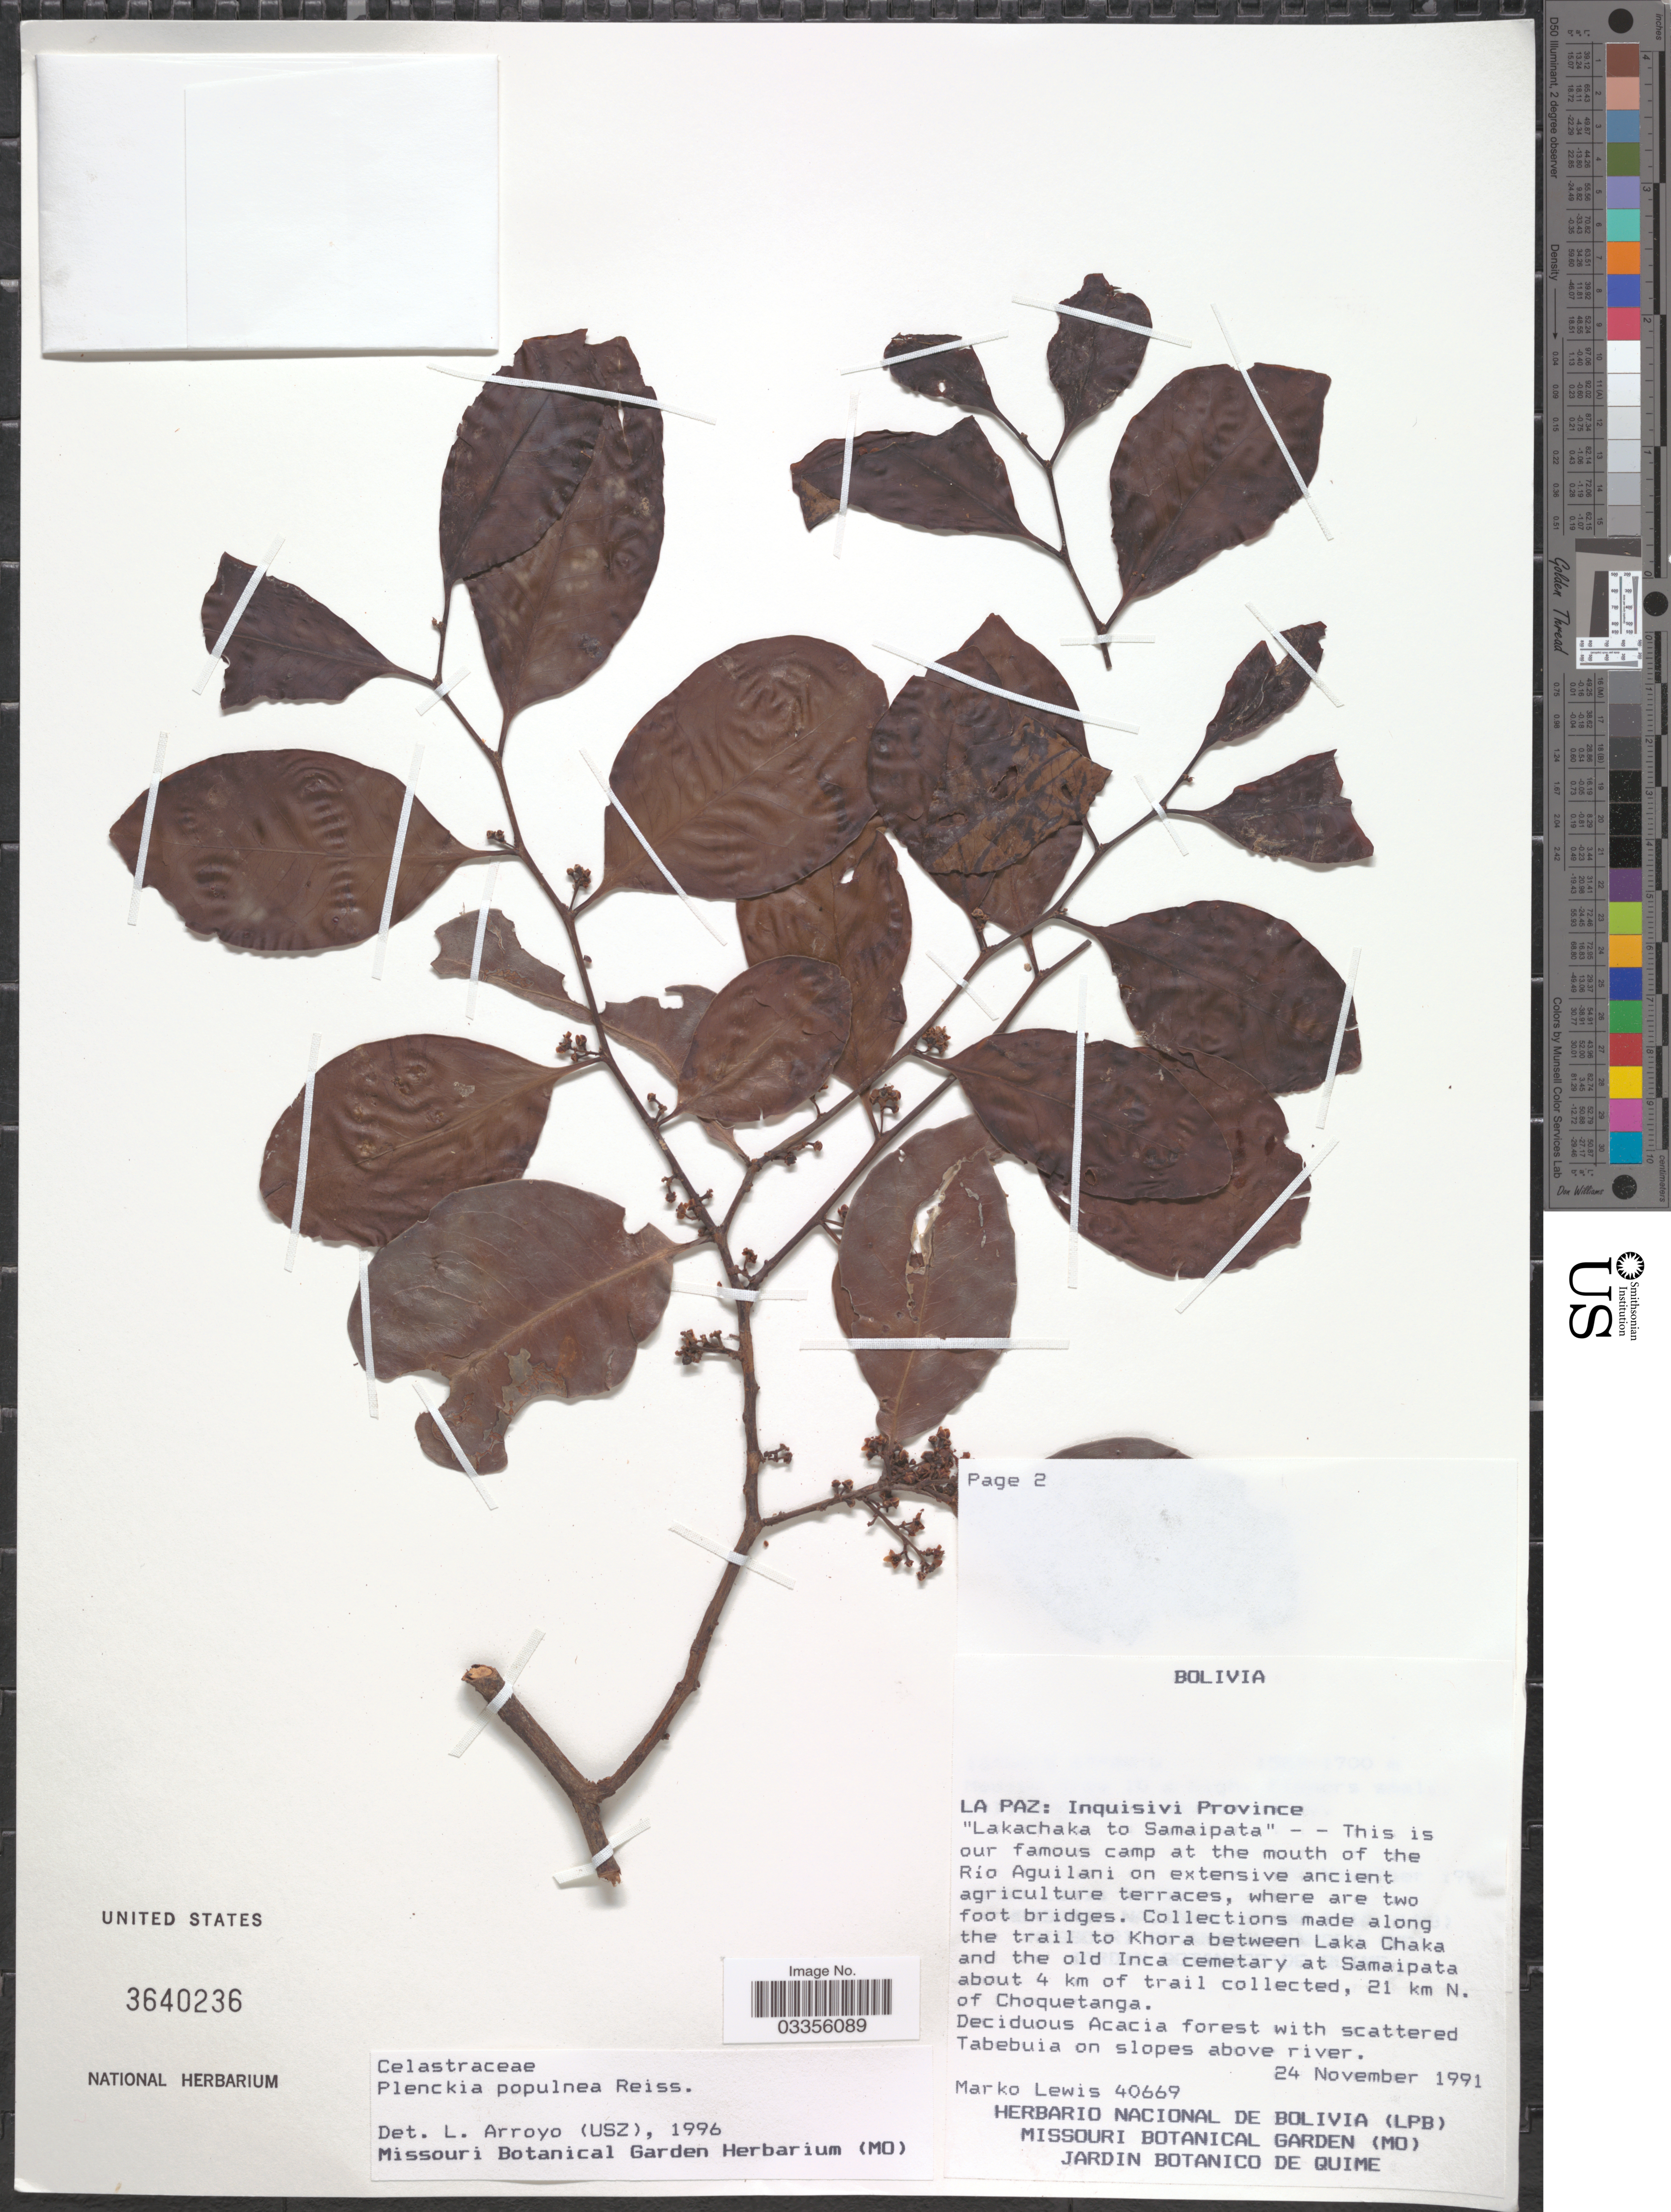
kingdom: Plantae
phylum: Tracheophyta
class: Magnoliopsida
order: Celastrales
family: Celastraceae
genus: Plenckia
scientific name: Plenckia populnea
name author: Reissek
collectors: M. A. Lewis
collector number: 40669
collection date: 1991-11-24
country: Bolivia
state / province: La Paz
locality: Inquisivi Province. "Lakachaka to Samaipata"- - This is our famous camp at the mouth of the Río Aguilani on extensive ancient agriculture terraces, where are two foot bridges. Along the trail to Khora between Laka Chaka and the old Inca cemetary at Samaipata about 4 km of trail collected, 21 km N. of Choquetanga.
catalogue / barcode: US 3640236